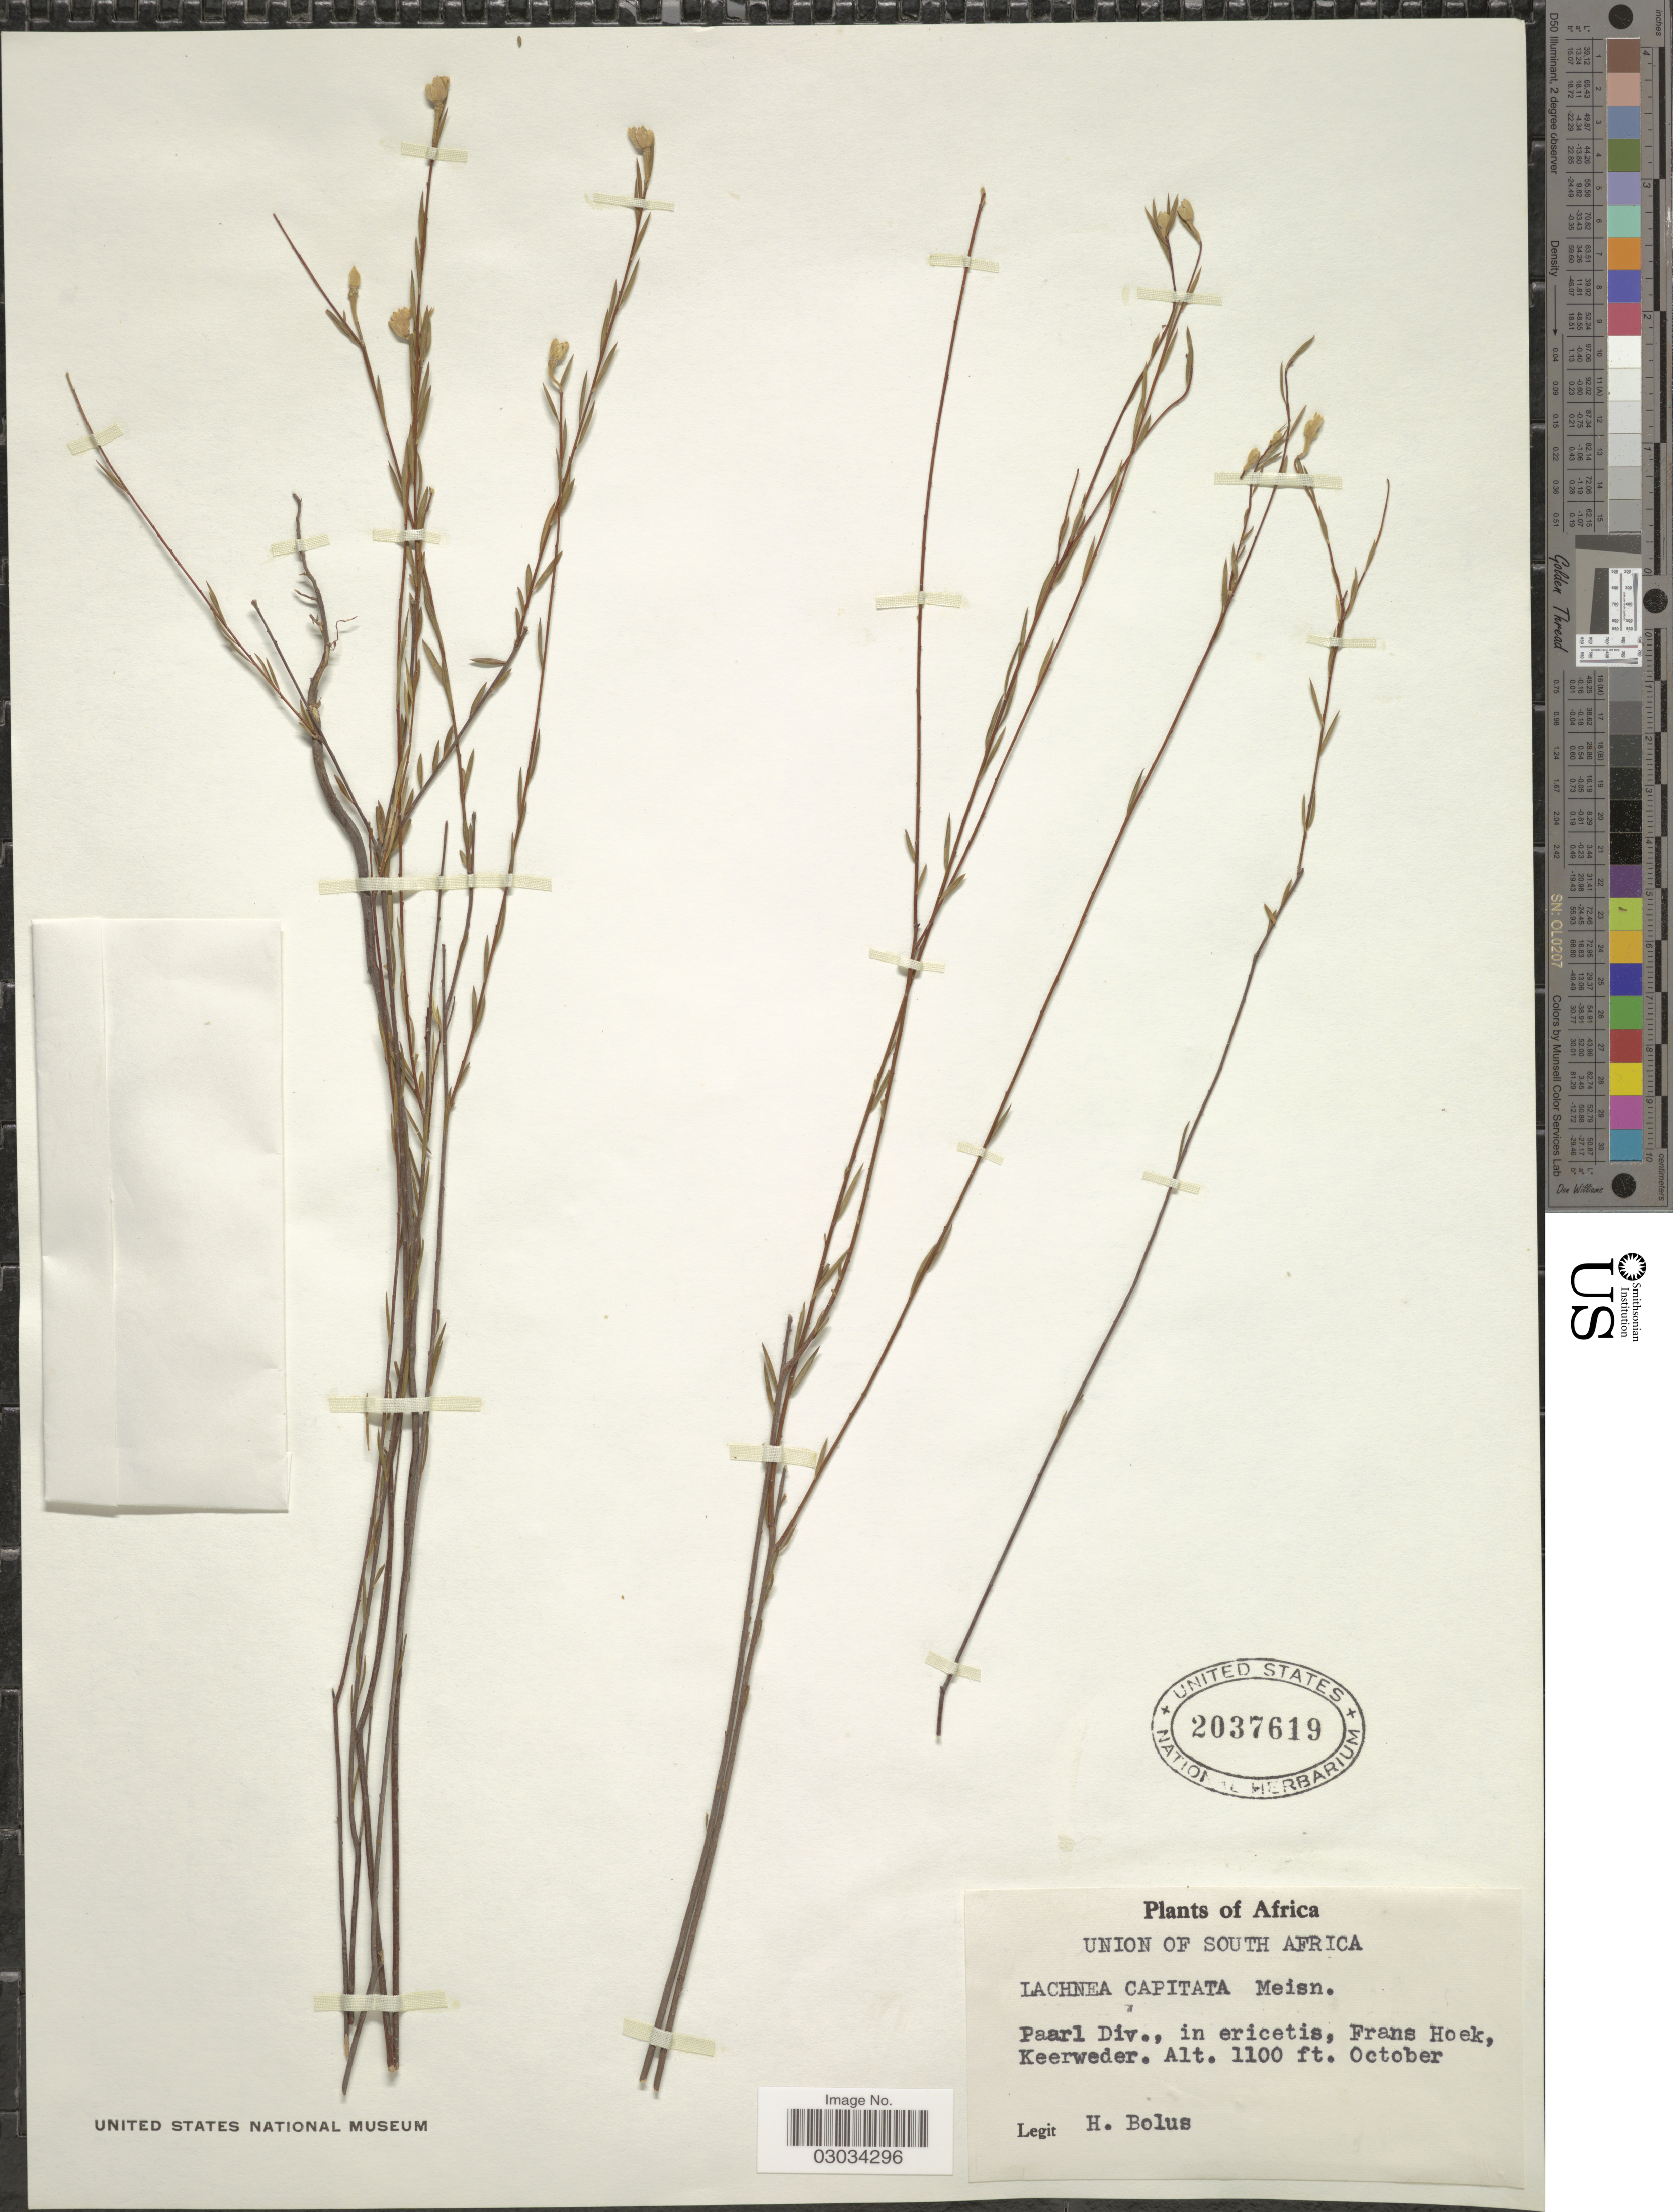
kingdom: Plantae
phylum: Tracheophyta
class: Magnoliopsida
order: Malvales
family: Thymelaeaceae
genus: Lachnaea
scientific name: Lachnaea capitata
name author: (L.) Crantz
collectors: H. Bolus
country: South Africa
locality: Union of South Africa. Paarl Div., in ericetis Franks Hoek, Keerweder.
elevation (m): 335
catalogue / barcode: US 2037619